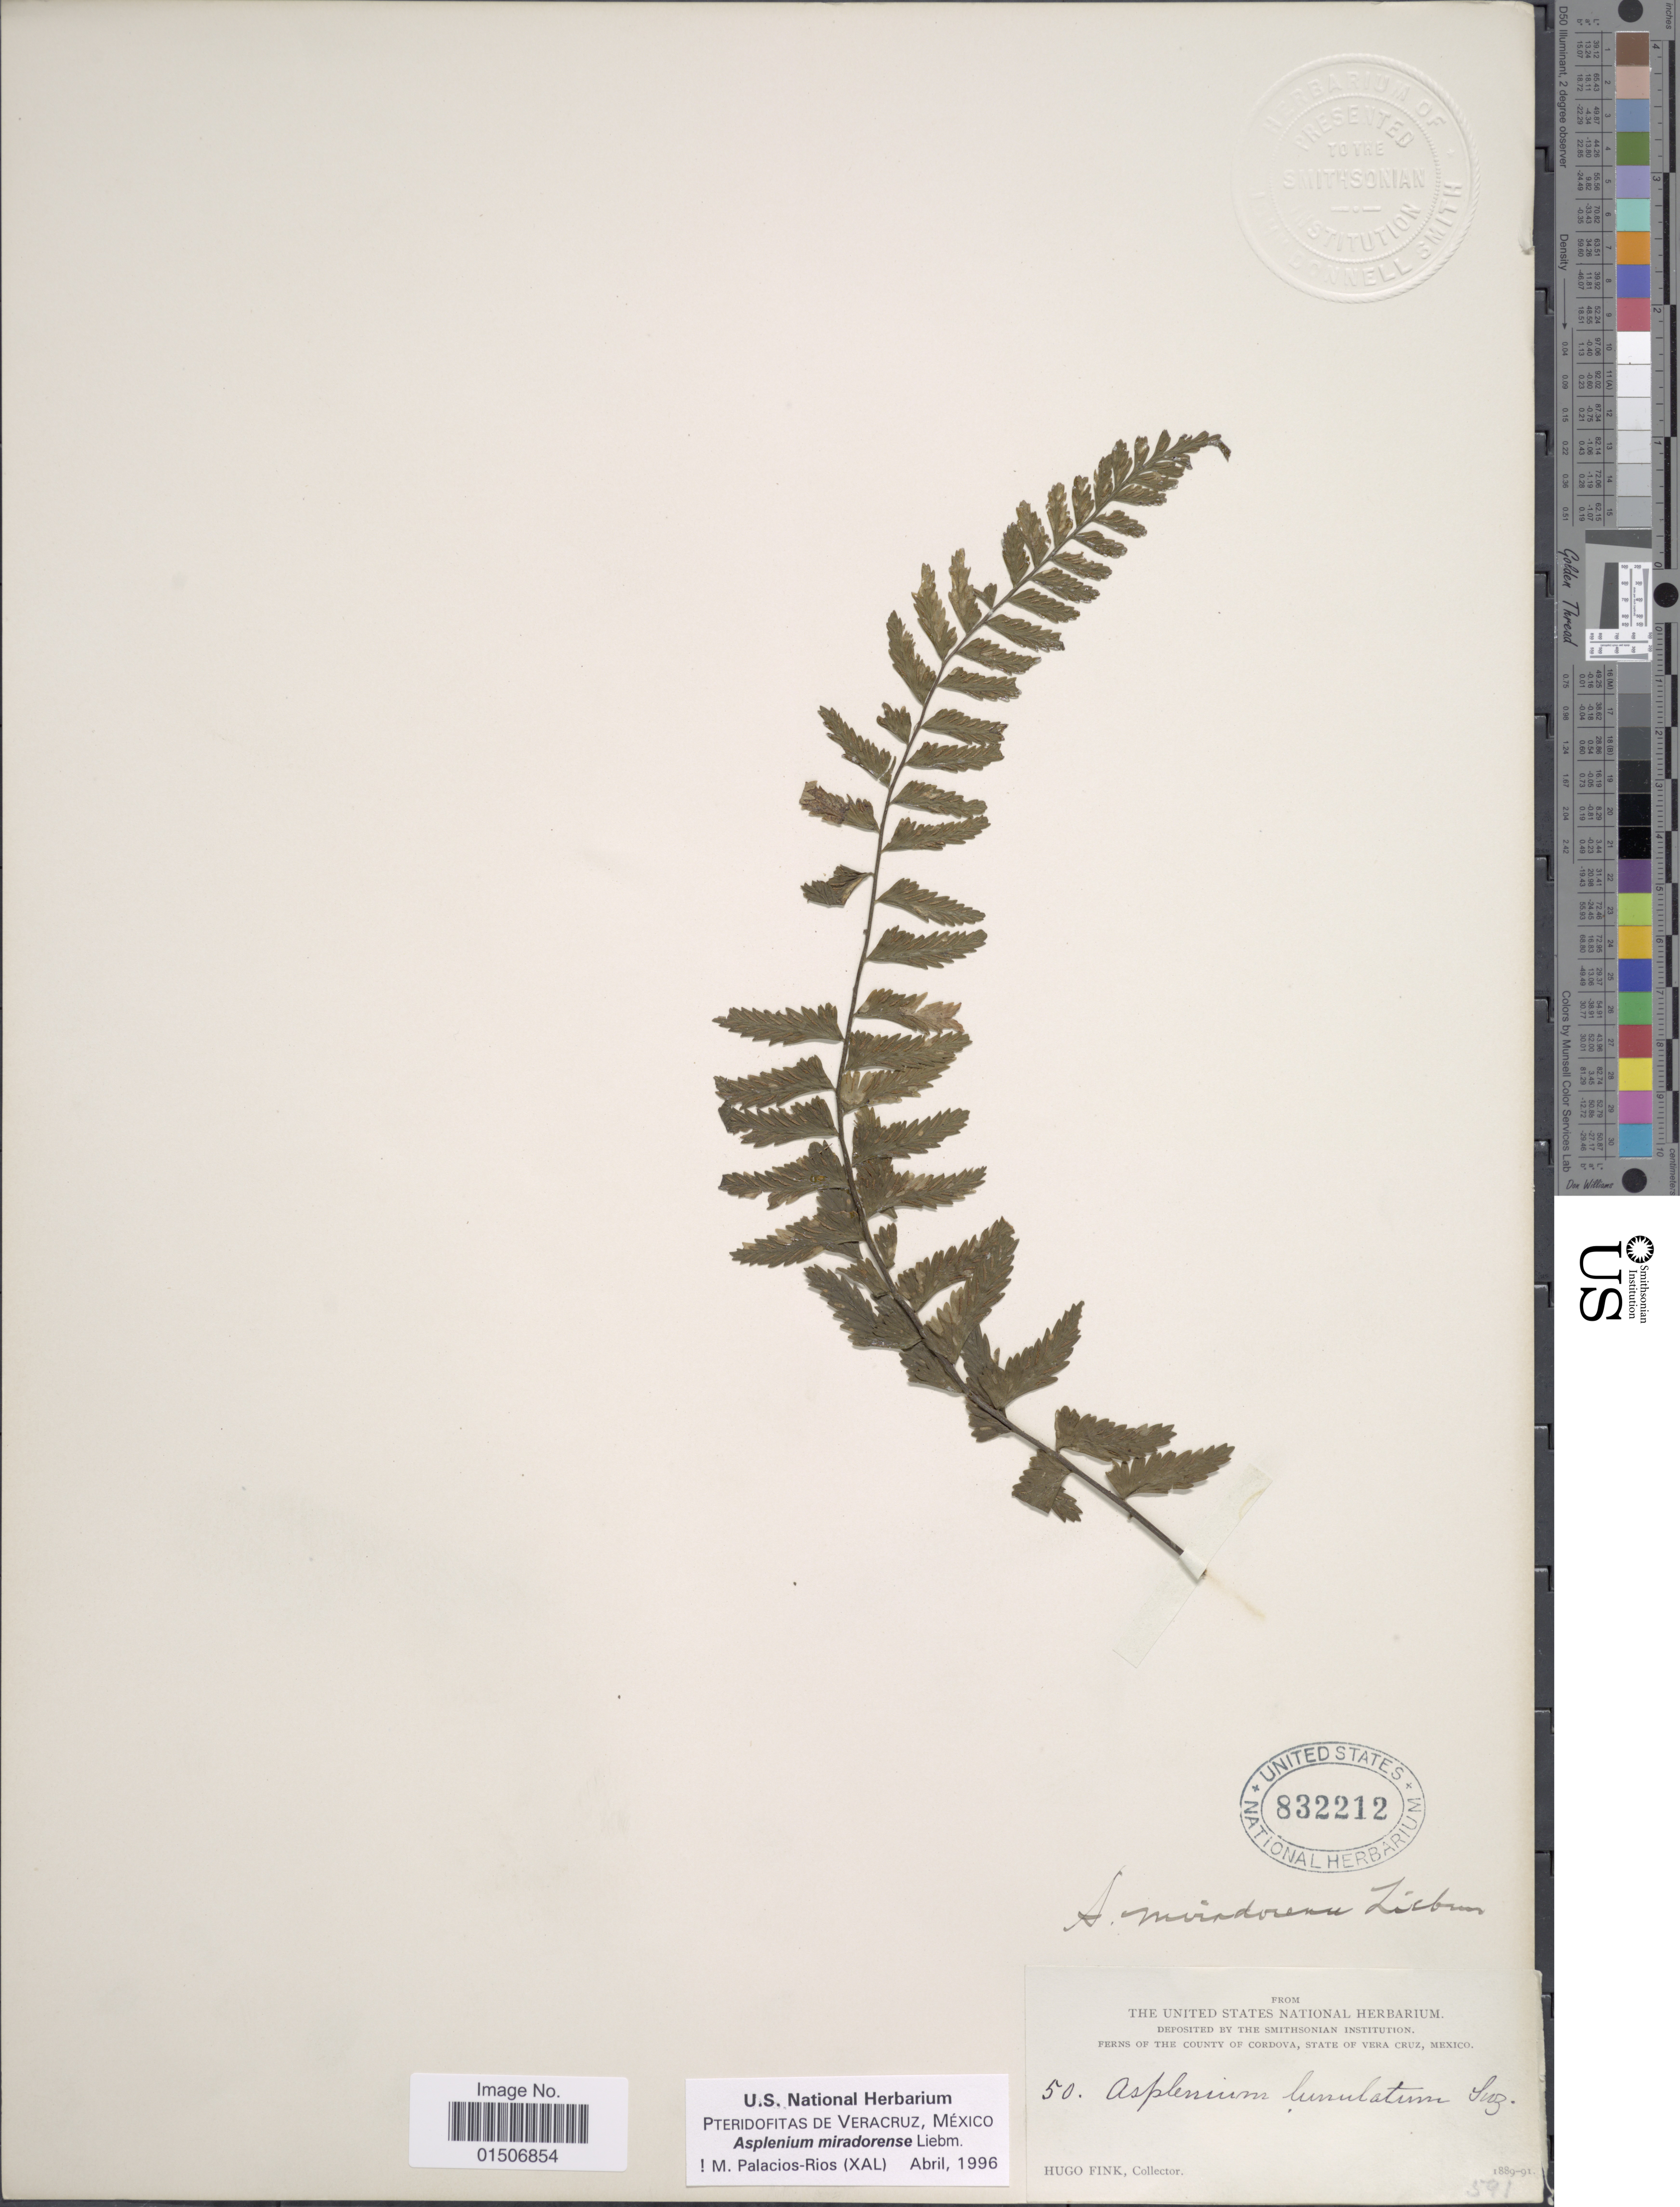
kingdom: Plantae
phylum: Tracheophyta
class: Polypodiopsida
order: Polypodiales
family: Aspleniaceae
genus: Asplenium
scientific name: Asplenium miradorense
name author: Liebm.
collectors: H. Fink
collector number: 50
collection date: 1889/1891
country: Mexico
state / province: Veracruz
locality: Ferns of the County of Cordova, State of Vera Cruz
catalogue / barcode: US 832212